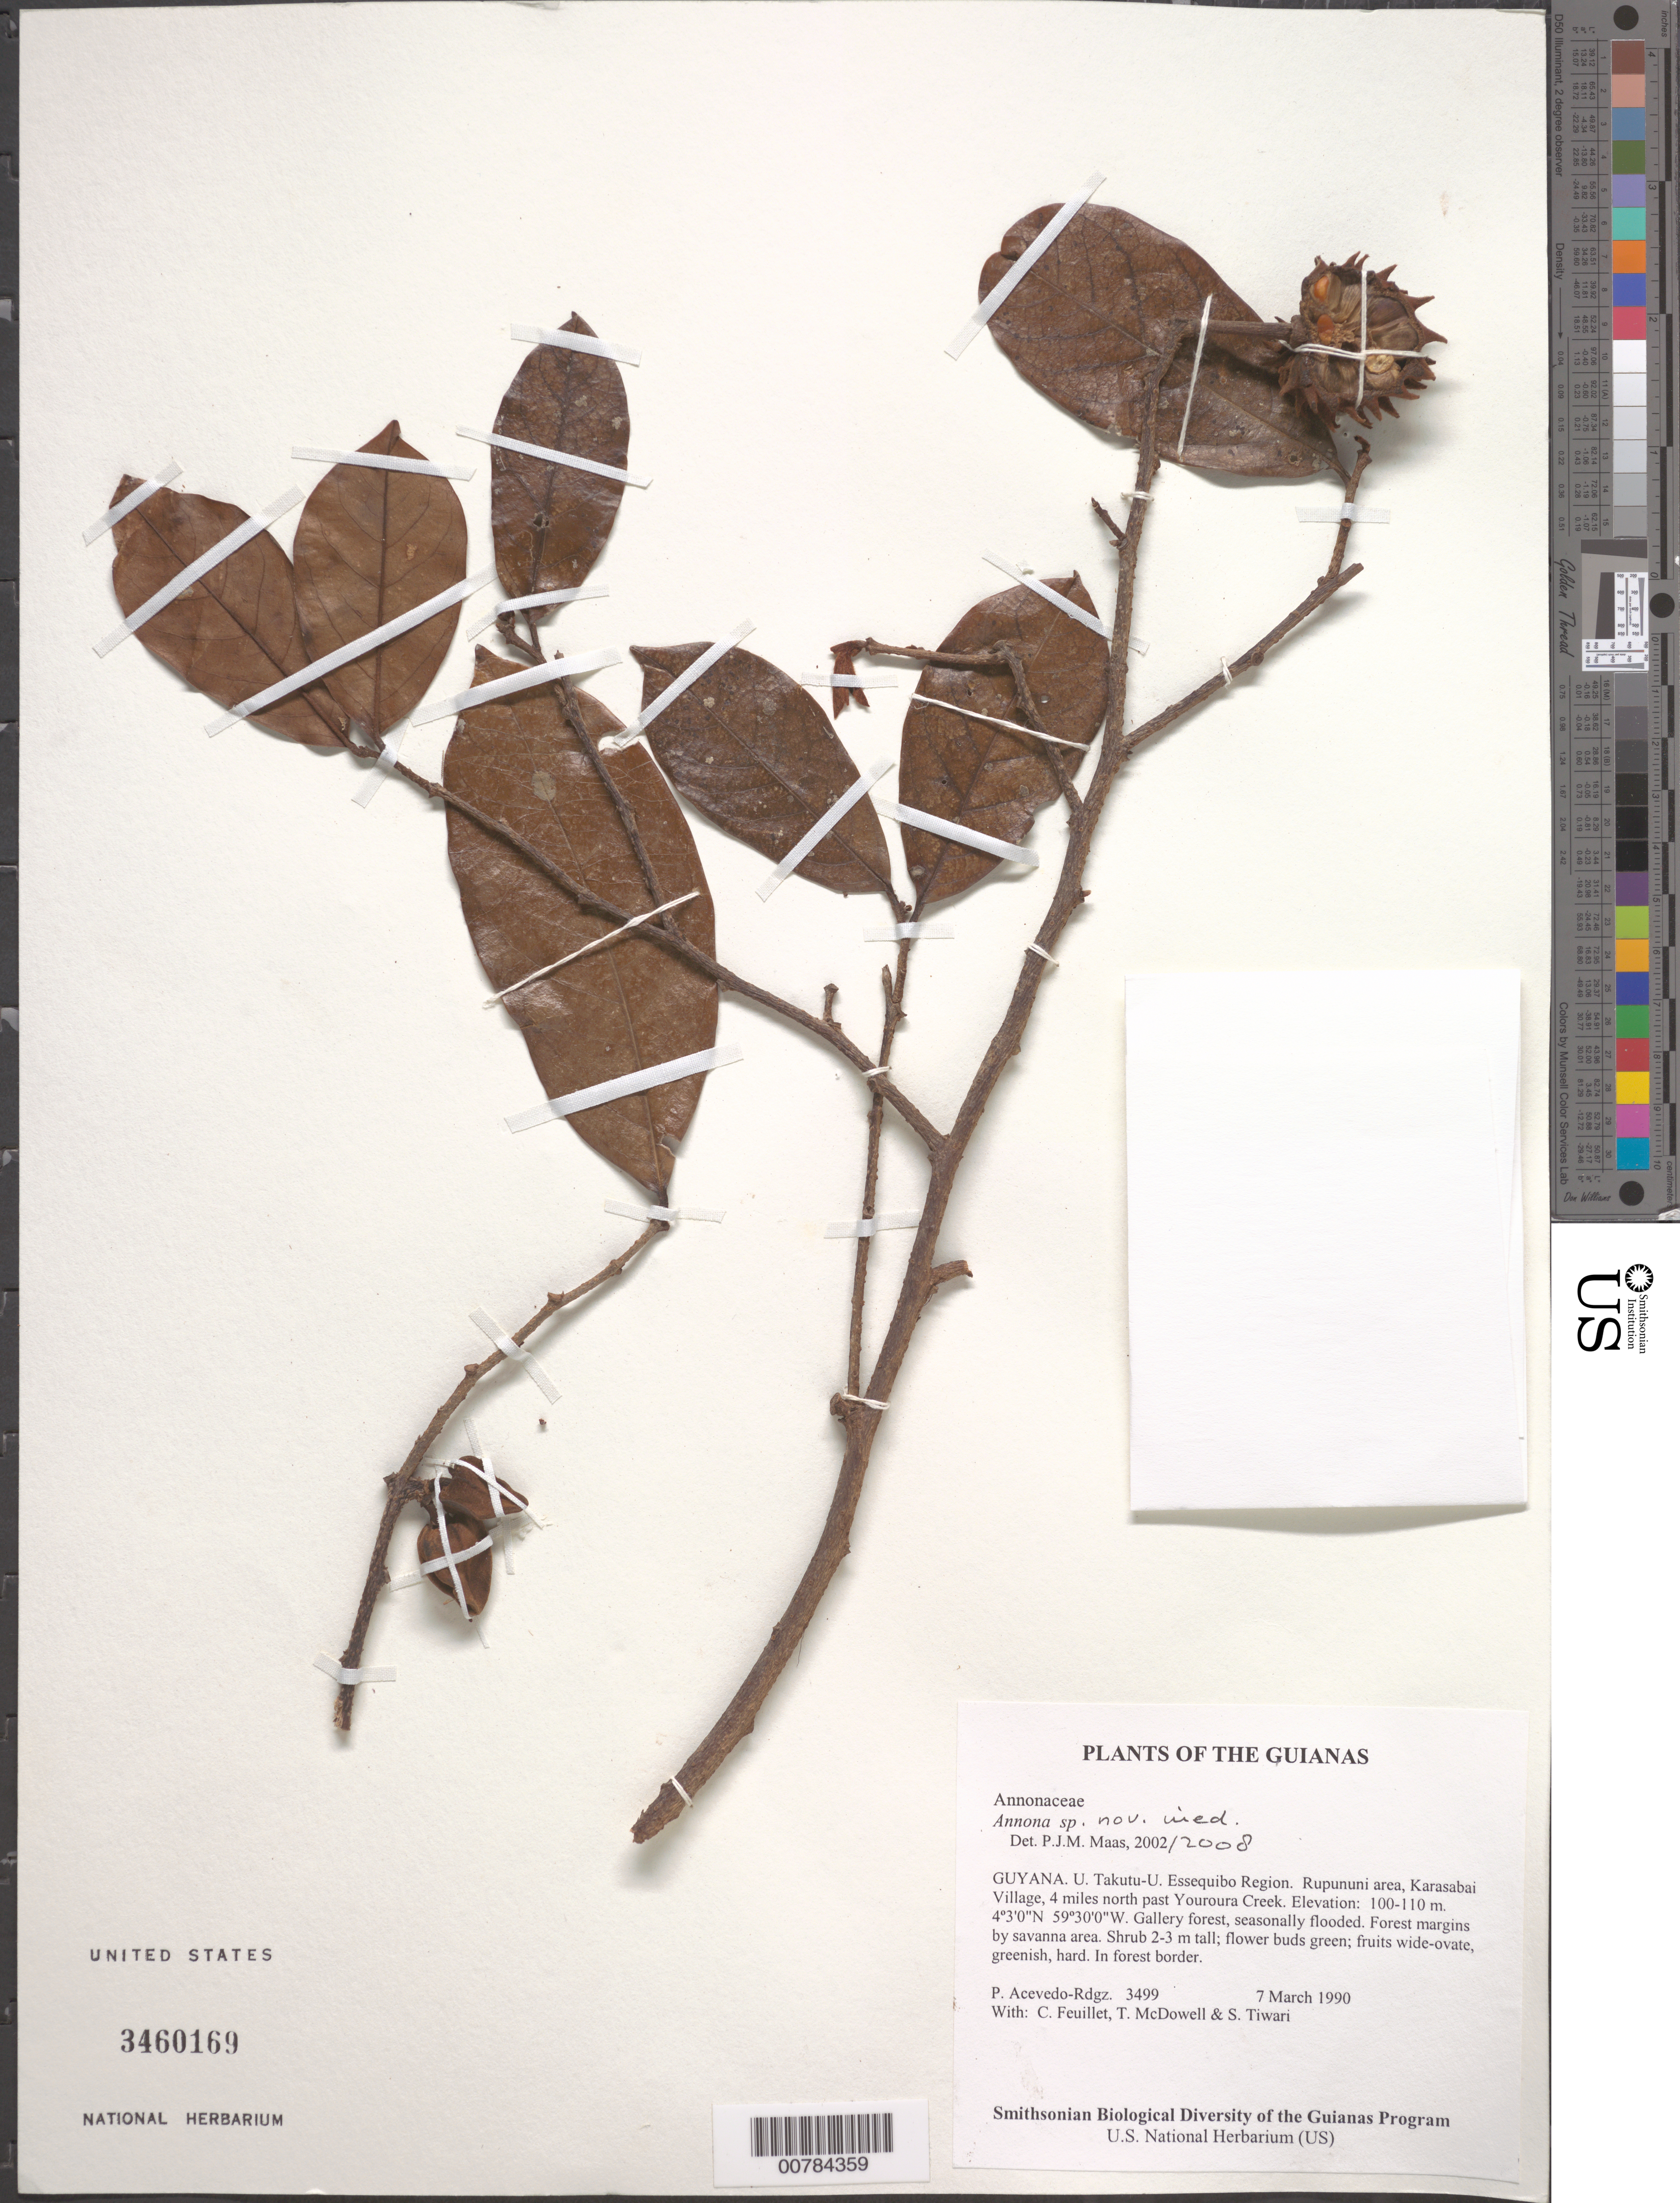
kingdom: Plantae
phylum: Tracheophyta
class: Magnoliopsida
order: Magnoliales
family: Annonaceae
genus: Annona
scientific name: Annona imparilis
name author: H. Rainer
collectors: P. Acevedo-Rodr., C. Feuillet, T. McDowell & S. Tiwari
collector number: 3499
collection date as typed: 07 Mar 1990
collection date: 1990-03-07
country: Guyana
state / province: U. Takutu-U. Essequibo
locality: Rupununi area, Karasabai Village, 4 miles north past Youroura Creek.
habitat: Gallery forest, seasonally flooded. Forest margins by savanna area.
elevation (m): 100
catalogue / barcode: US 3460169